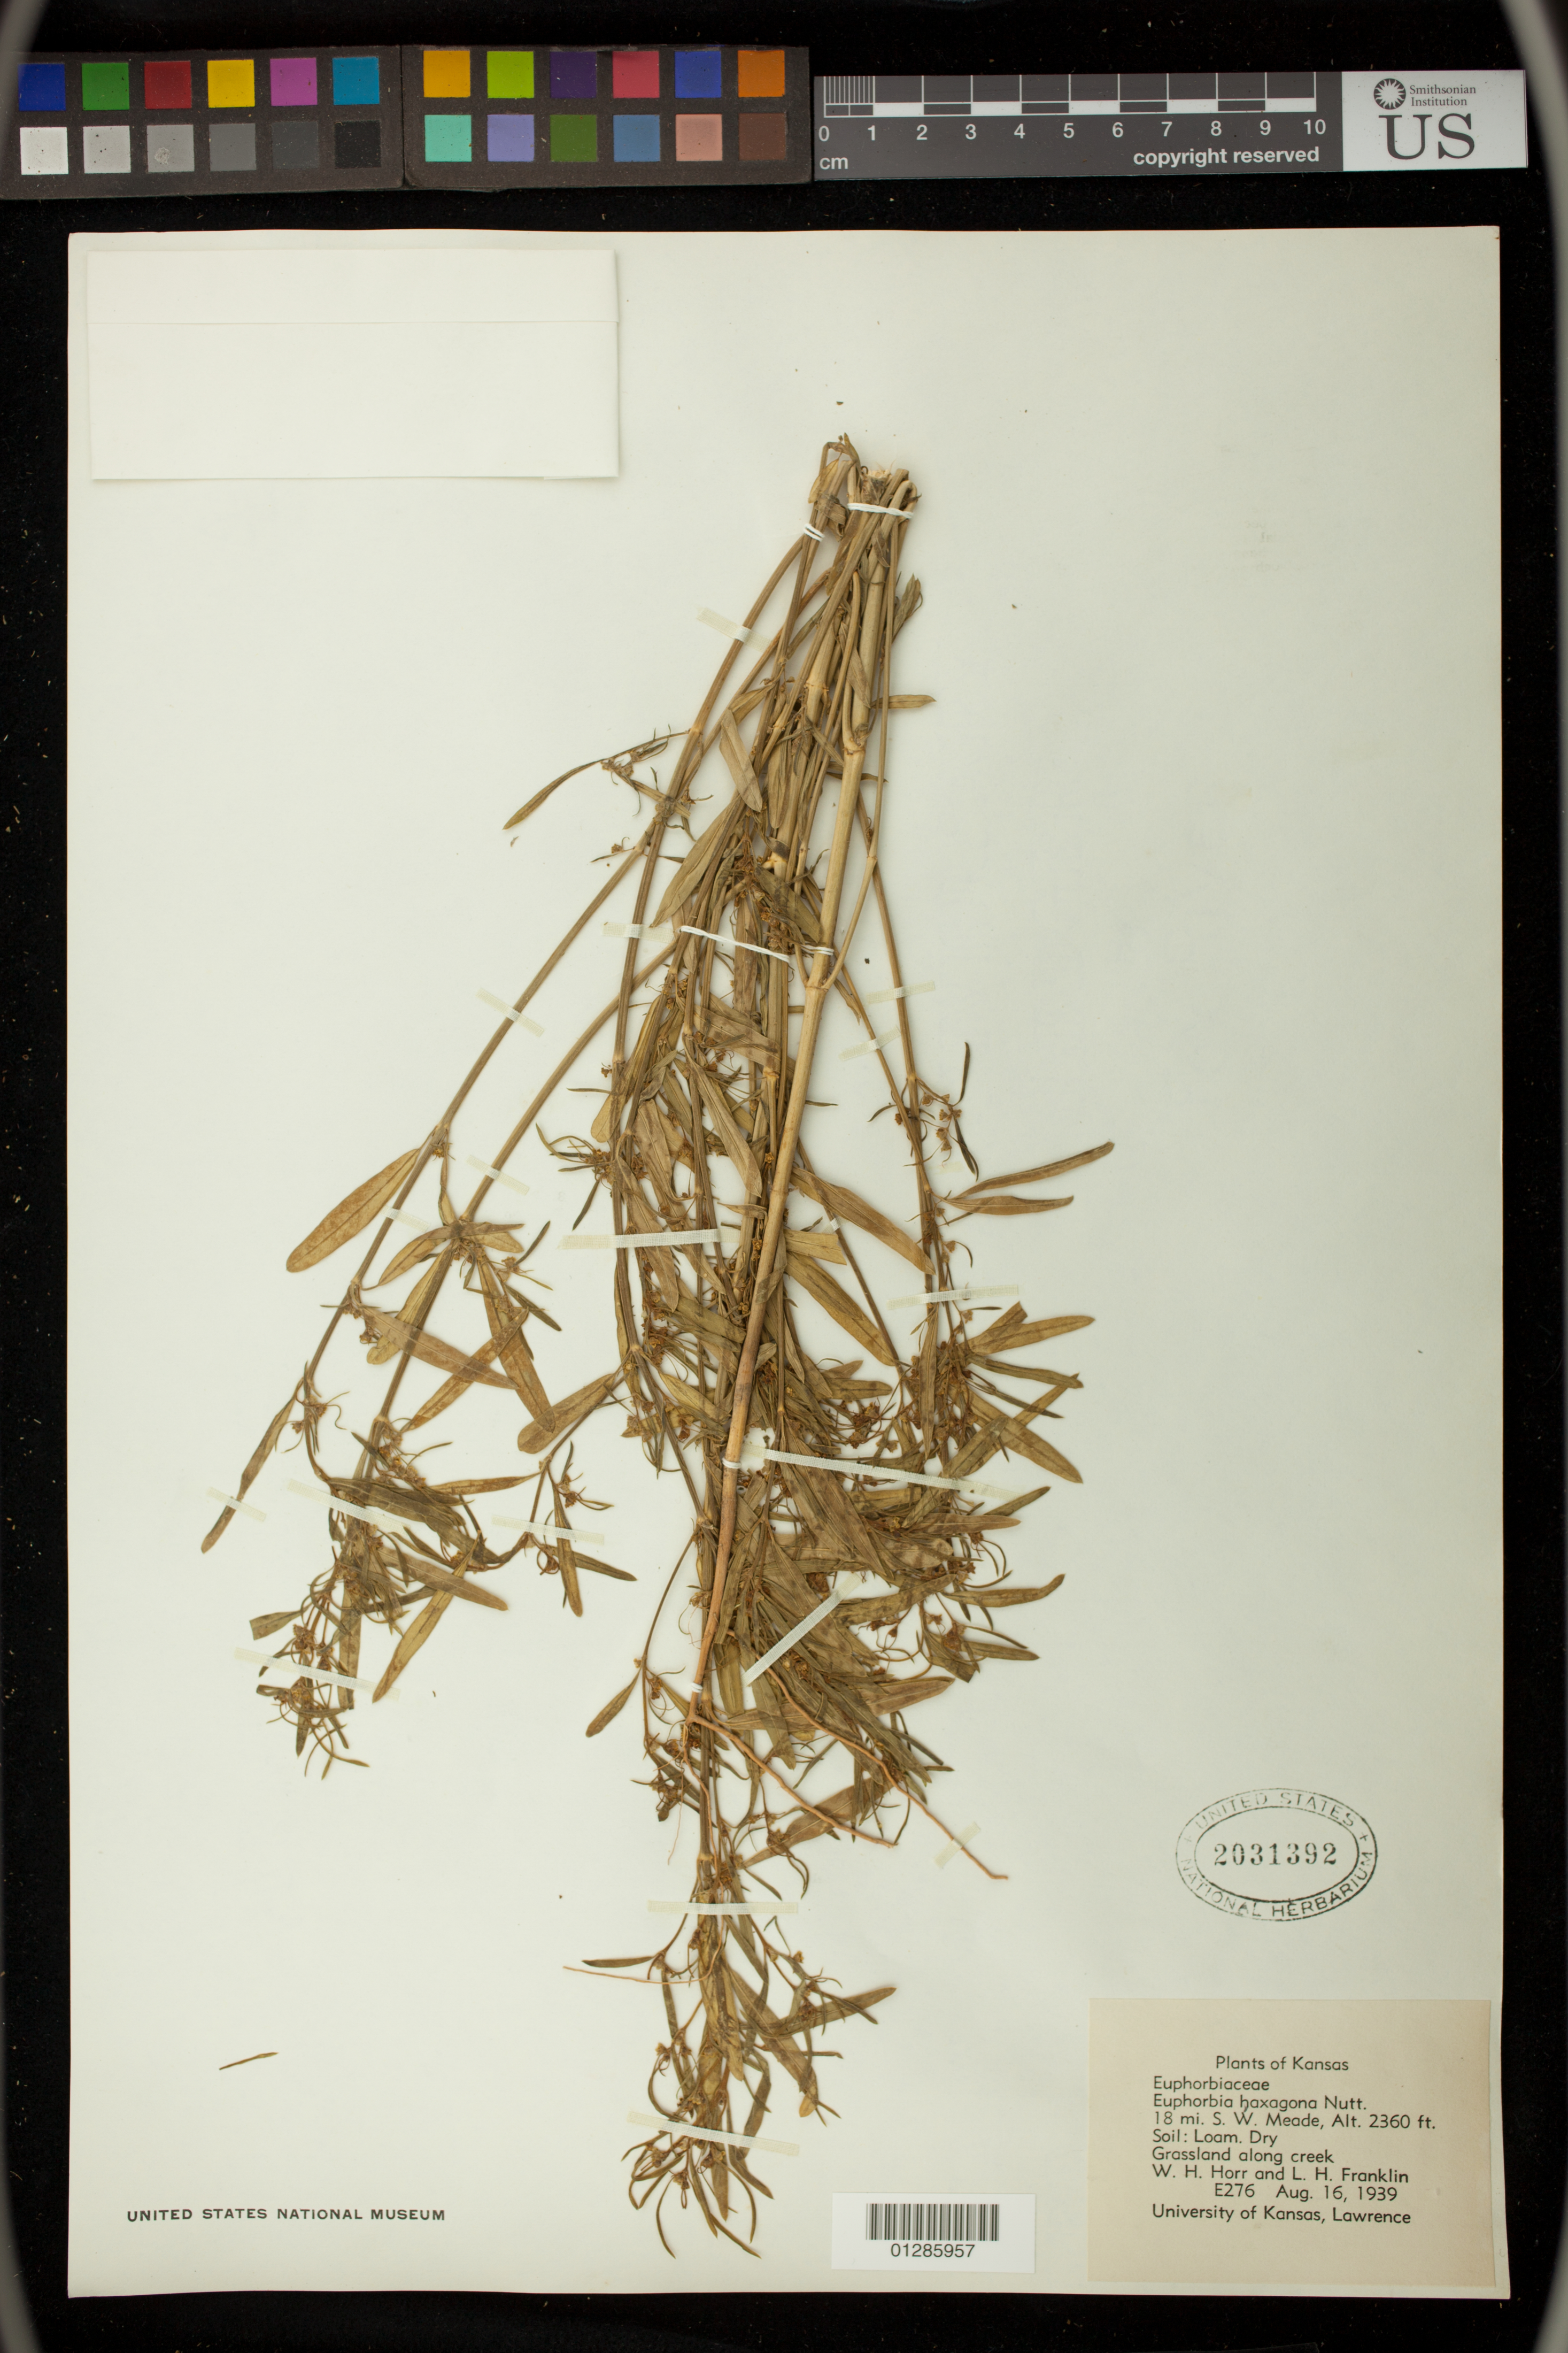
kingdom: Plantae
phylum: Tracheophyta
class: Magnoliopsida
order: Malpighiales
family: Euphorbiaceae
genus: Euphorbia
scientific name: Euphorbia hexagona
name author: Nutt. ex Spreng.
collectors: W. H. Horr & L. H. Franklin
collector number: E276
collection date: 1939-08-16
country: United States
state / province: Kansas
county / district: Meade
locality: Along creek 18 mi. S. W. Meade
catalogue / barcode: US 2031392